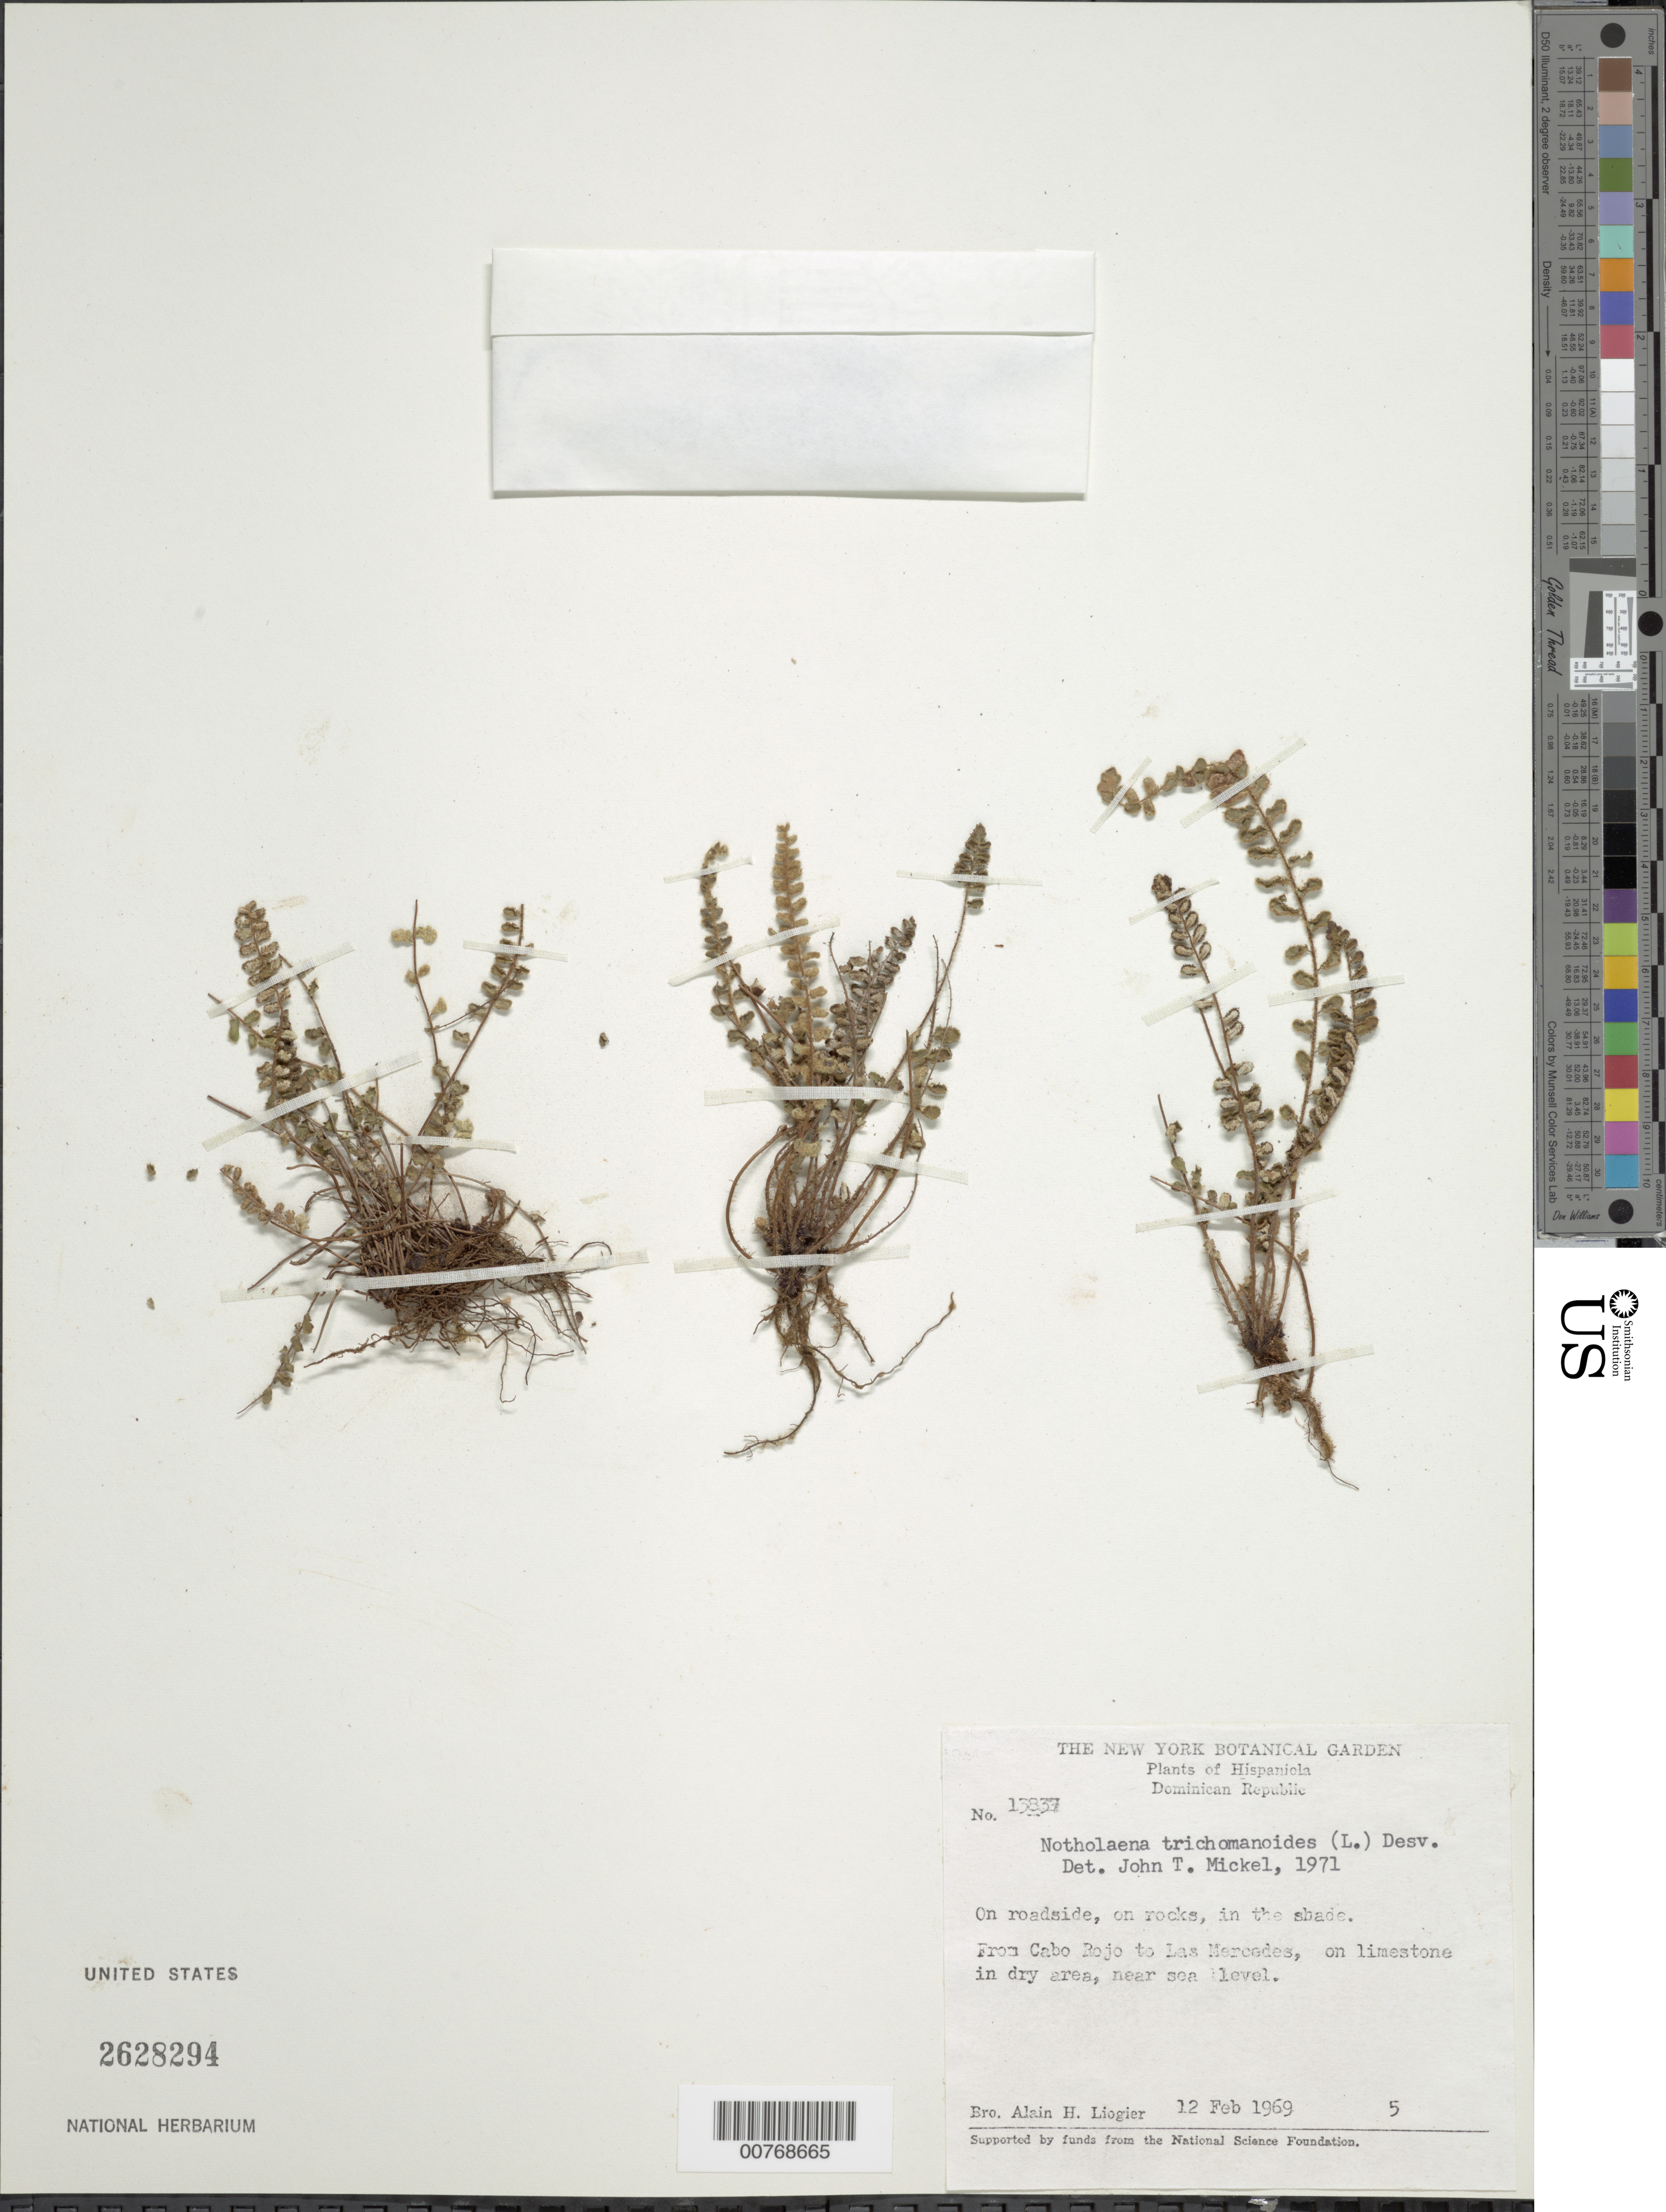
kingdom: Plantae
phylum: Tracheophyta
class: Polypodiopsida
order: Polypodiales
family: Pteridaceae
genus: Notholaena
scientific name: Notholaena trichomanoides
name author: (L.) Desv.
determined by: Mickel, J. T., (NY), New York Botanical Garden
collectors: A. H. Liogier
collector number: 13837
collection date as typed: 12 Feb 1969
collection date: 1969-02-12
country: Dominican Republic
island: Hispaniola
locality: From Cabo Rojo to Las Mercedes, near sea level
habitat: On limestone in dry area, on roadside, on rocks, in the shade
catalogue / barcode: US 2628294